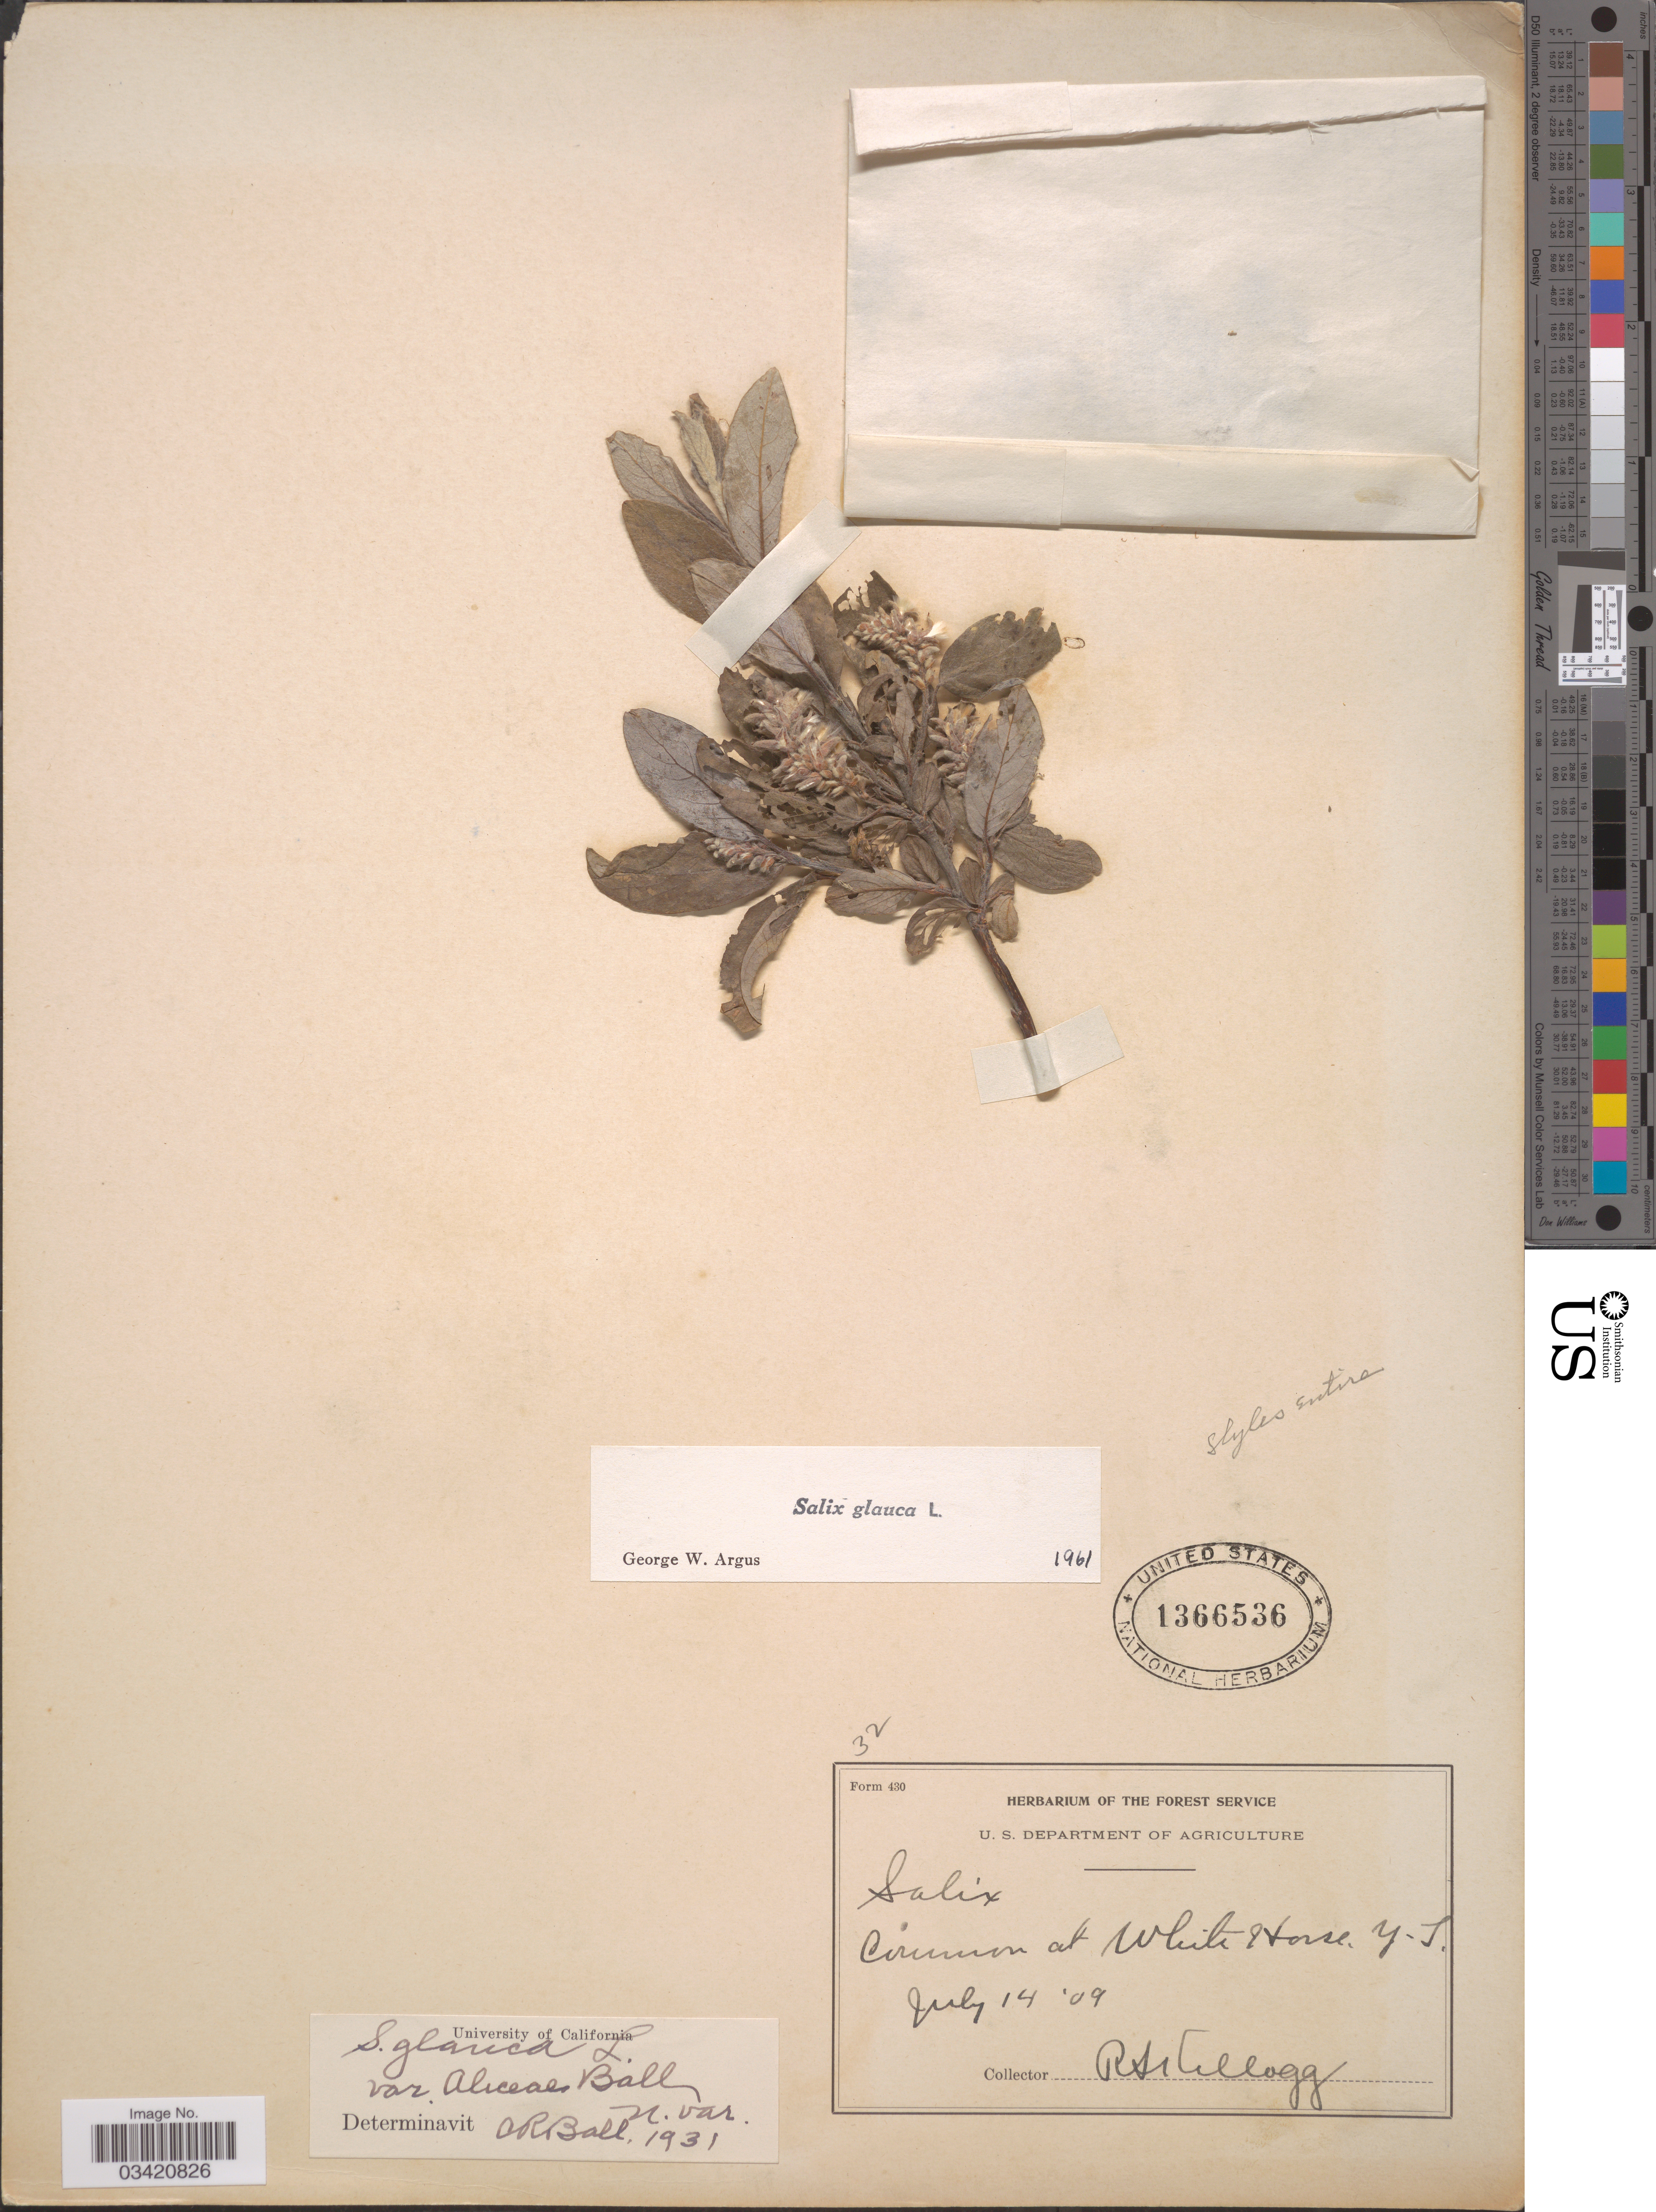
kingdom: Plantae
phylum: Tracheophyta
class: Magnoliopsida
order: Malpighiales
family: Salicaceae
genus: Salix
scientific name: Salix glauca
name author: L.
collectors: R. Kellogg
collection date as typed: Transcribed d/m/y: 14/7/9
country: Canada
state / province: Yukon Territory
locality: Common at White Horse.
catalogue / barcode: US 1366536